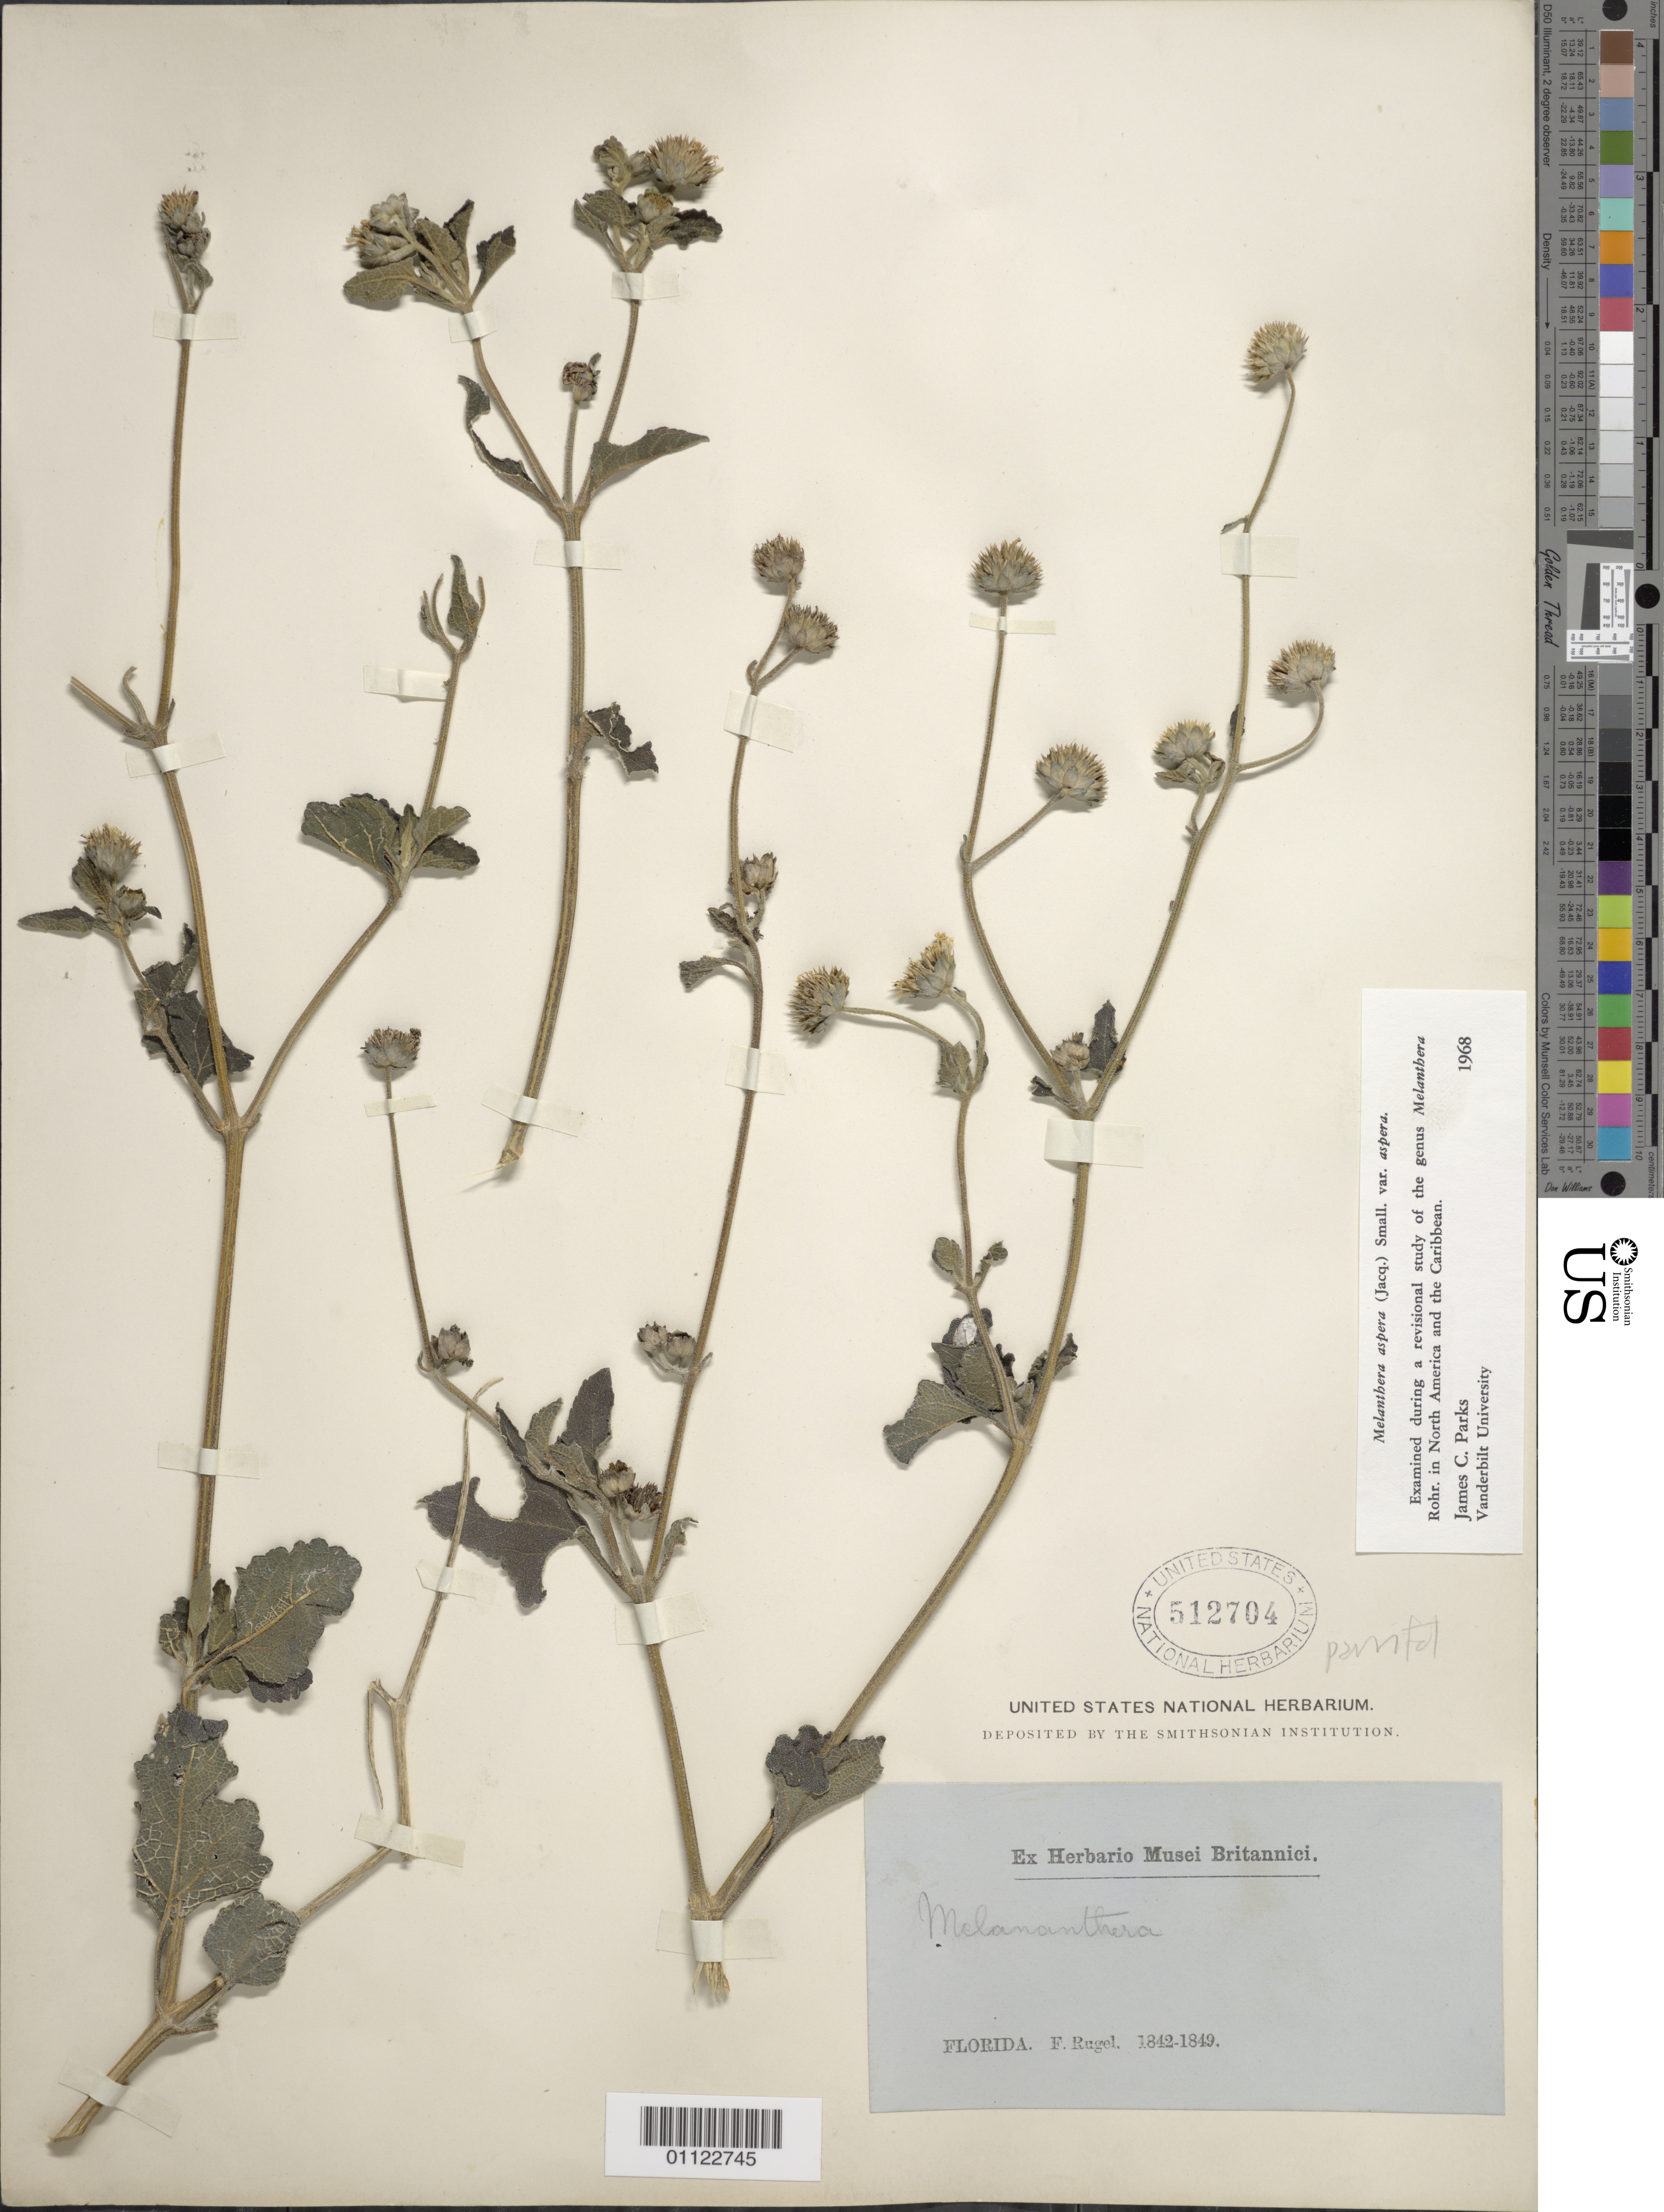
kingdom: Plantae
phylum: Tracheophyta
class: Magnoliopsida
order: Asterales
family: Asteraceae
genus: Melanthera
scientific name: Melanthera parvifolia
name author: Small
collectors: F. Rugel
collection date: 1842/1849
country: United States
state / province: Florida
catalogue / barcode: US 512704